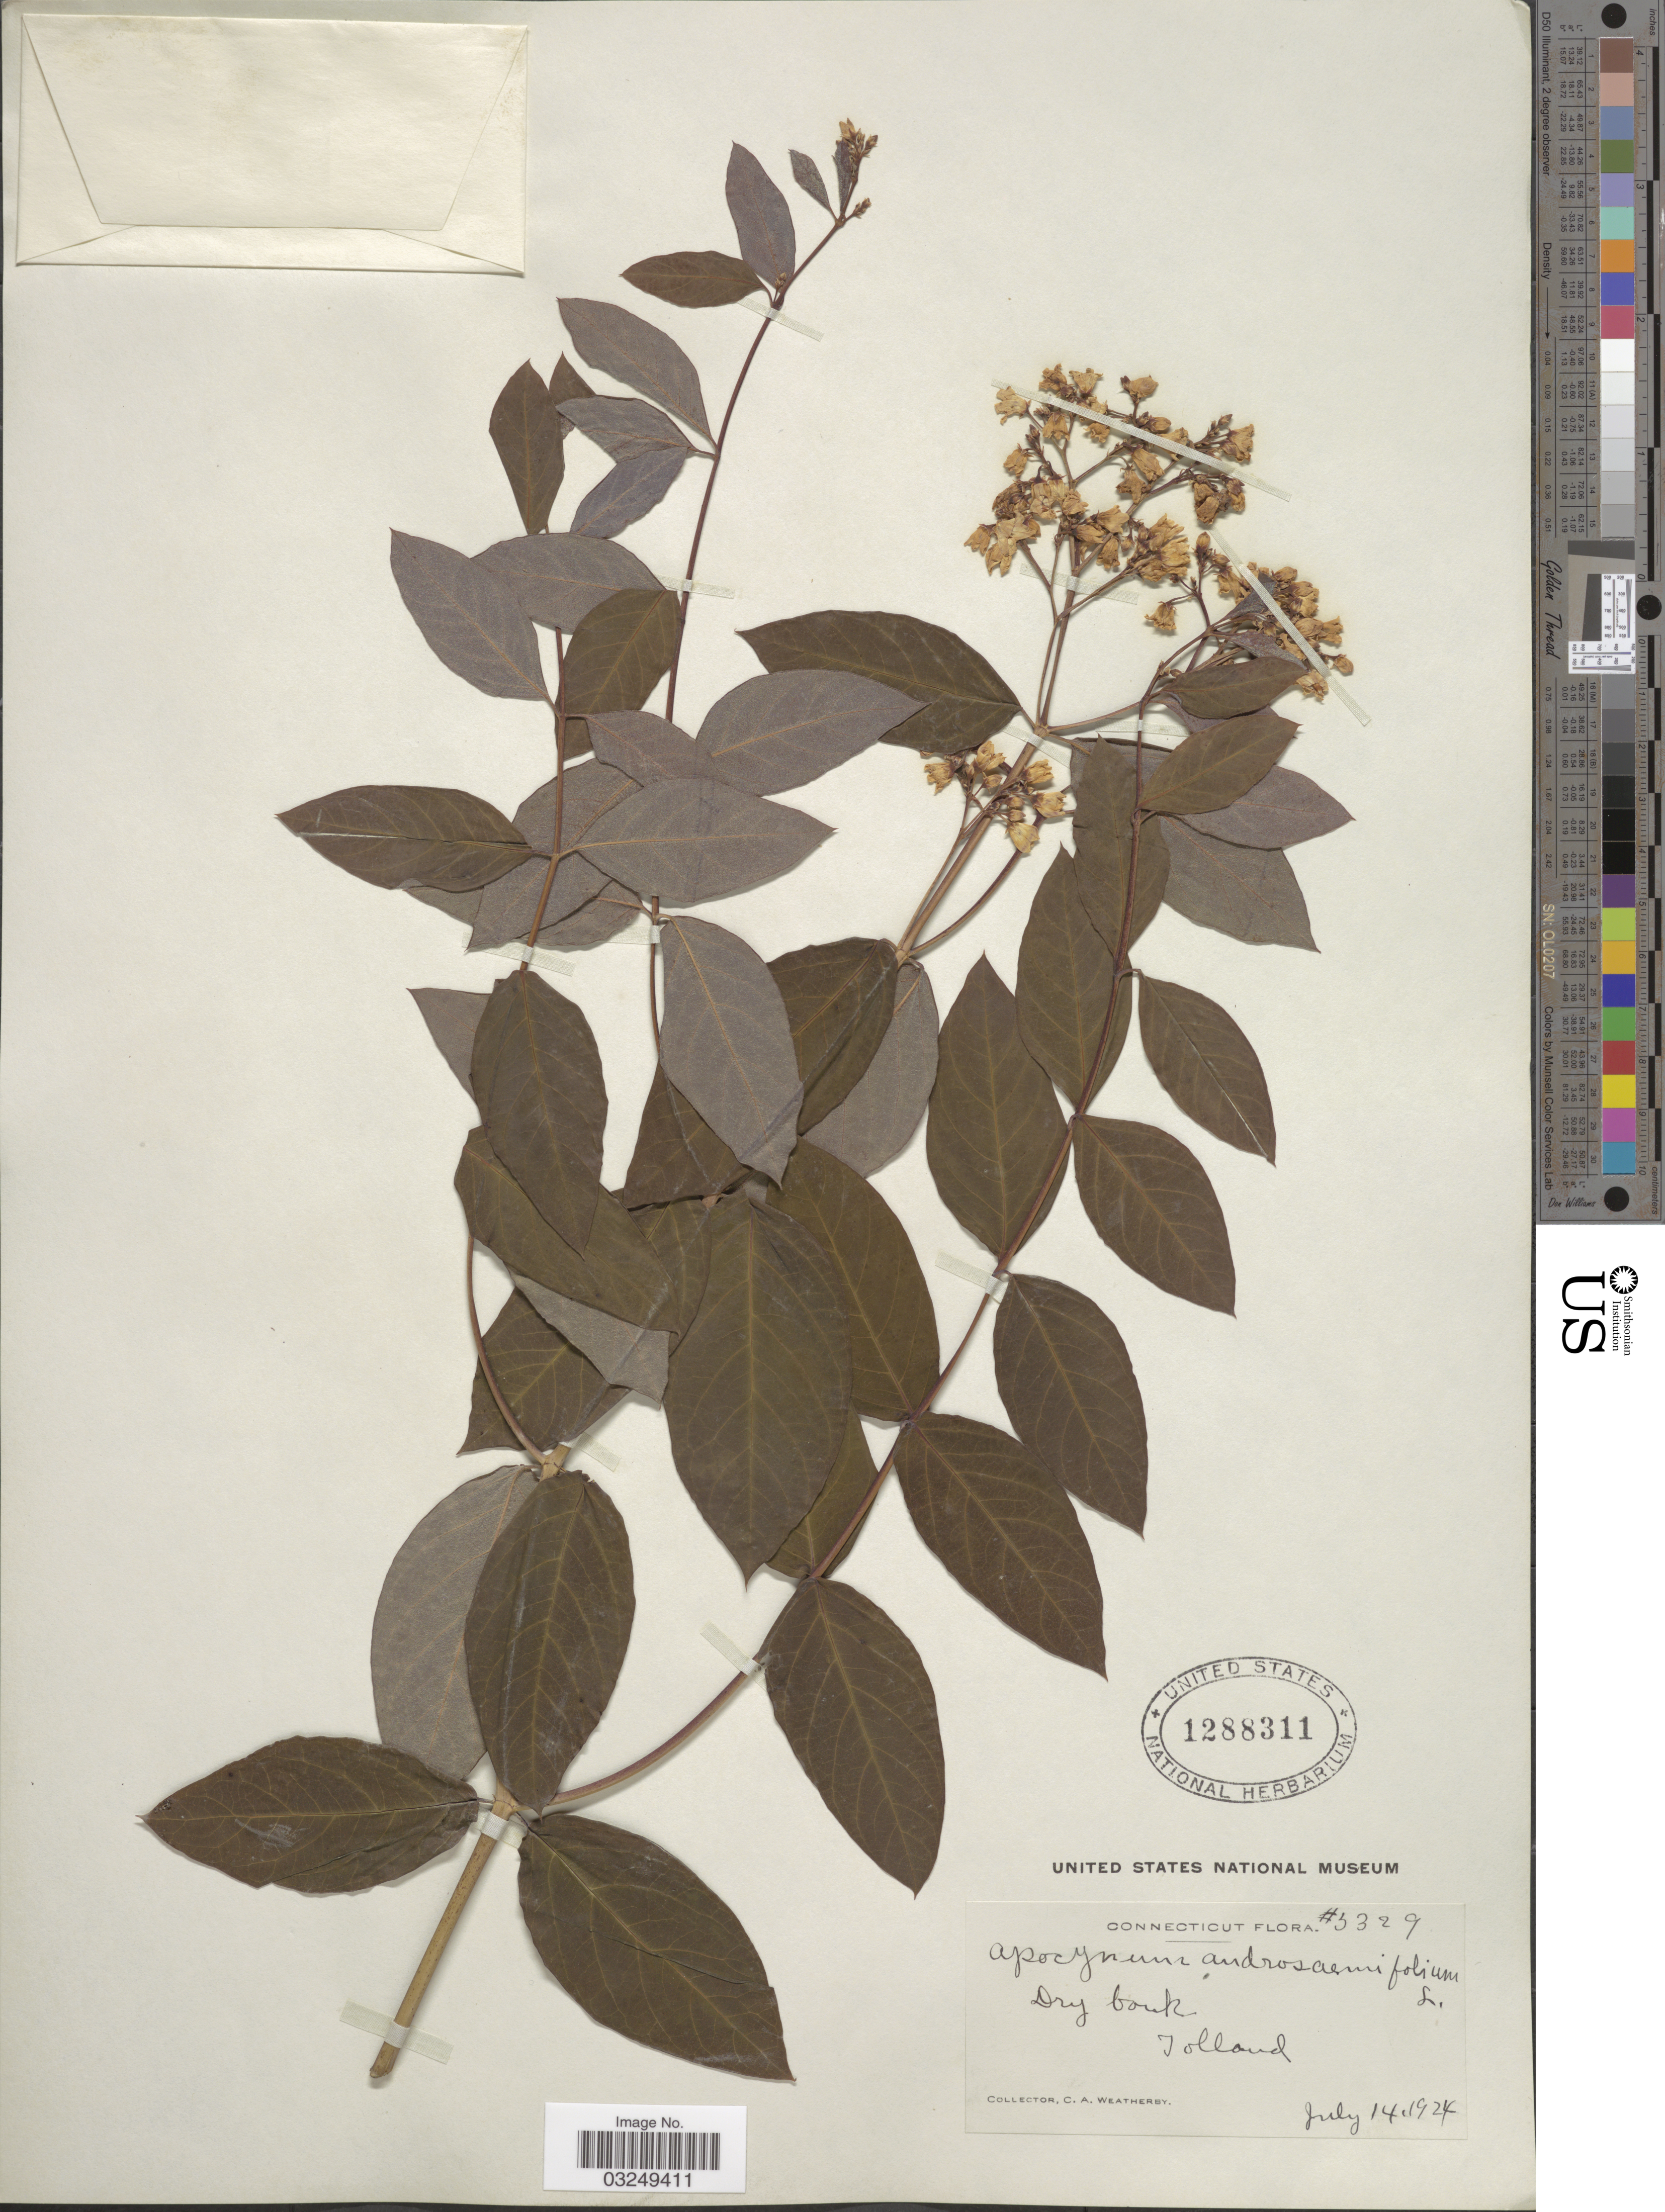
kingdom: Plantae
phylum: Tracheophyta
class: Magnoliopsida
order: Gentianales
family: Apocynaceae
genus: Apocynum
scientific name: Apocynum androsaemifolium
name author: L.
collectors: C. A. Weatherby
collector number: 5329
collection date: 1924-07-14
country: United States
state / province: Connecticut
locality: Tolland.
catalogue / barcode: US 1288311